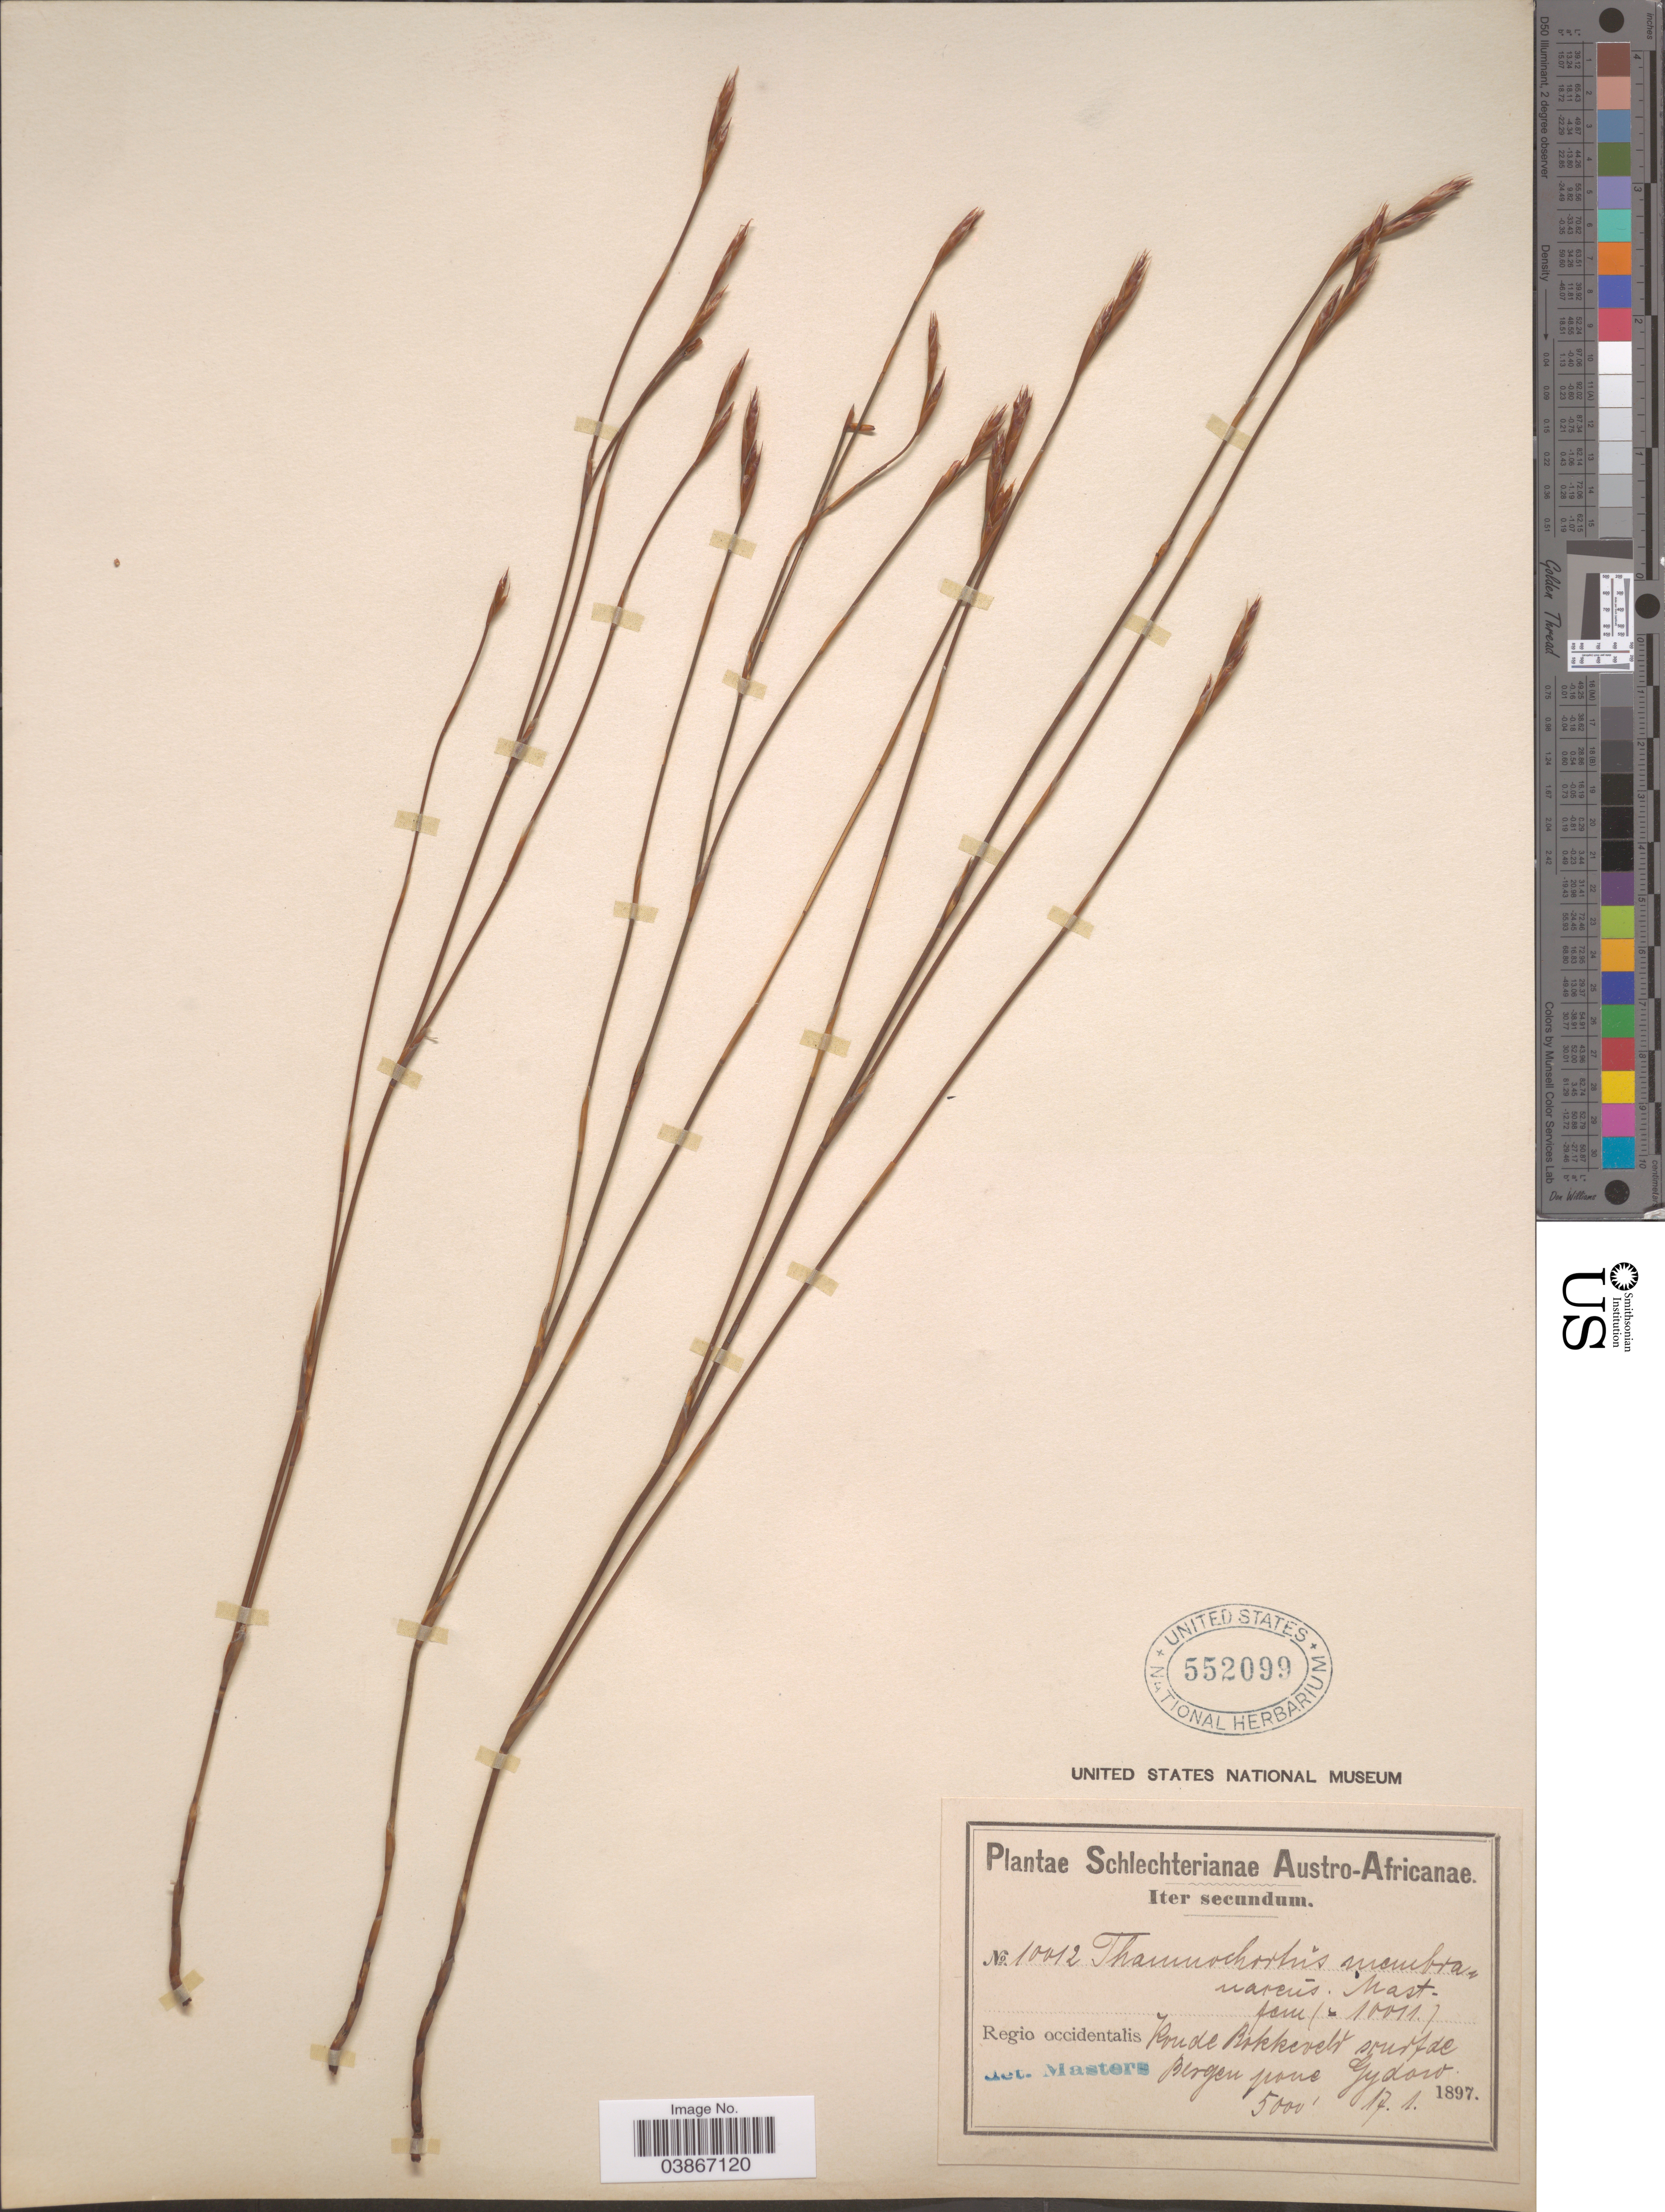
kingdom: Plantae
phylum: Tracheophyta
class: Liliopsida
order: Poales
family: Restionaceae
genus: Thamnochortus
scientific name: Thamnochortus membranaceus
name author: Mast.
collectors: Schlechter, --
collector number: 10012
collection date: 1897-01-17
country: South Africa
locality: Austro-Africanae. Regio occidentalis Koude Bokkeveld Bergen pone Gydow.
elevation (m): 1524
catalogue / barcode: US 552099